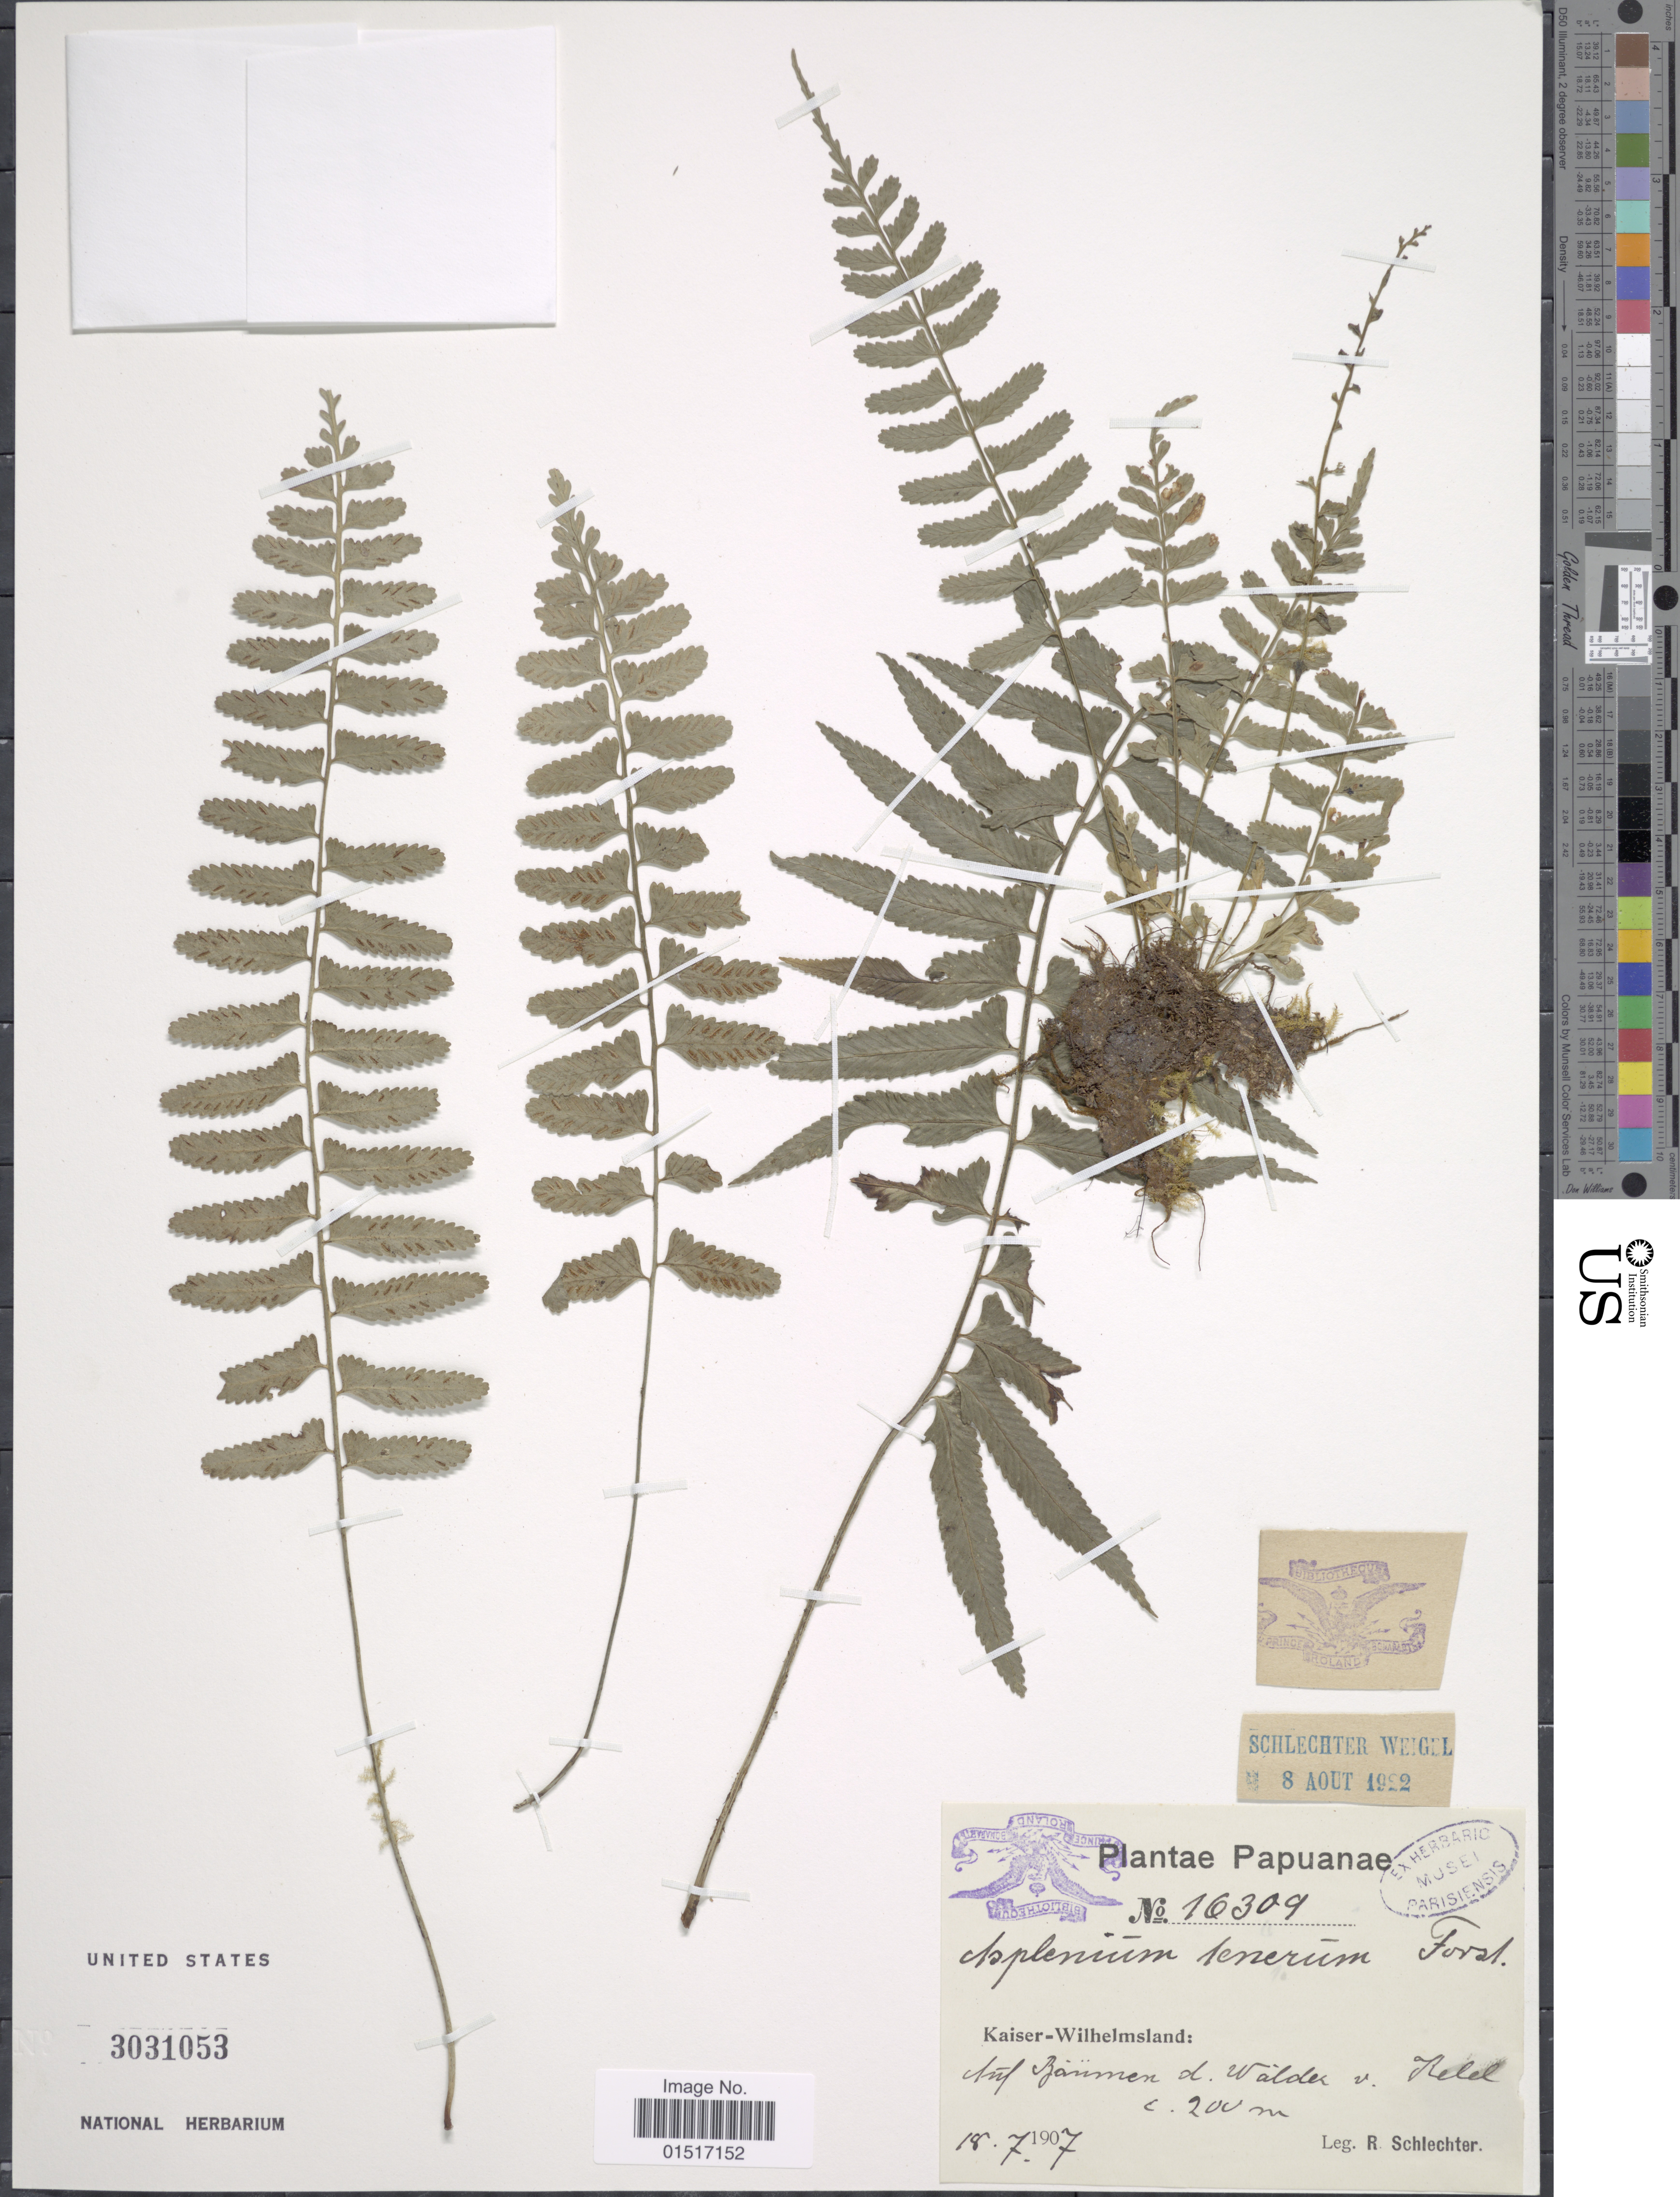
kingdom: Plantae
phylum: Tracheophyta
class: Polypodiopsida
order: Polypodiales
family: Aspleniaceae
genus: Asplenium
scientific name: Asplenium tenerum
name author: G. Forst.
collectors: F. R. R. Schlechter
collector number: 16309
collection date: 1907-07-18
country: Papua New Guinea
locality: Papuanae. Kaiser-Wilhelmsland: Auf Bäumen d. Wälder v. Kelel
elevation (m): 200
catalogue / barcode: US 3031053